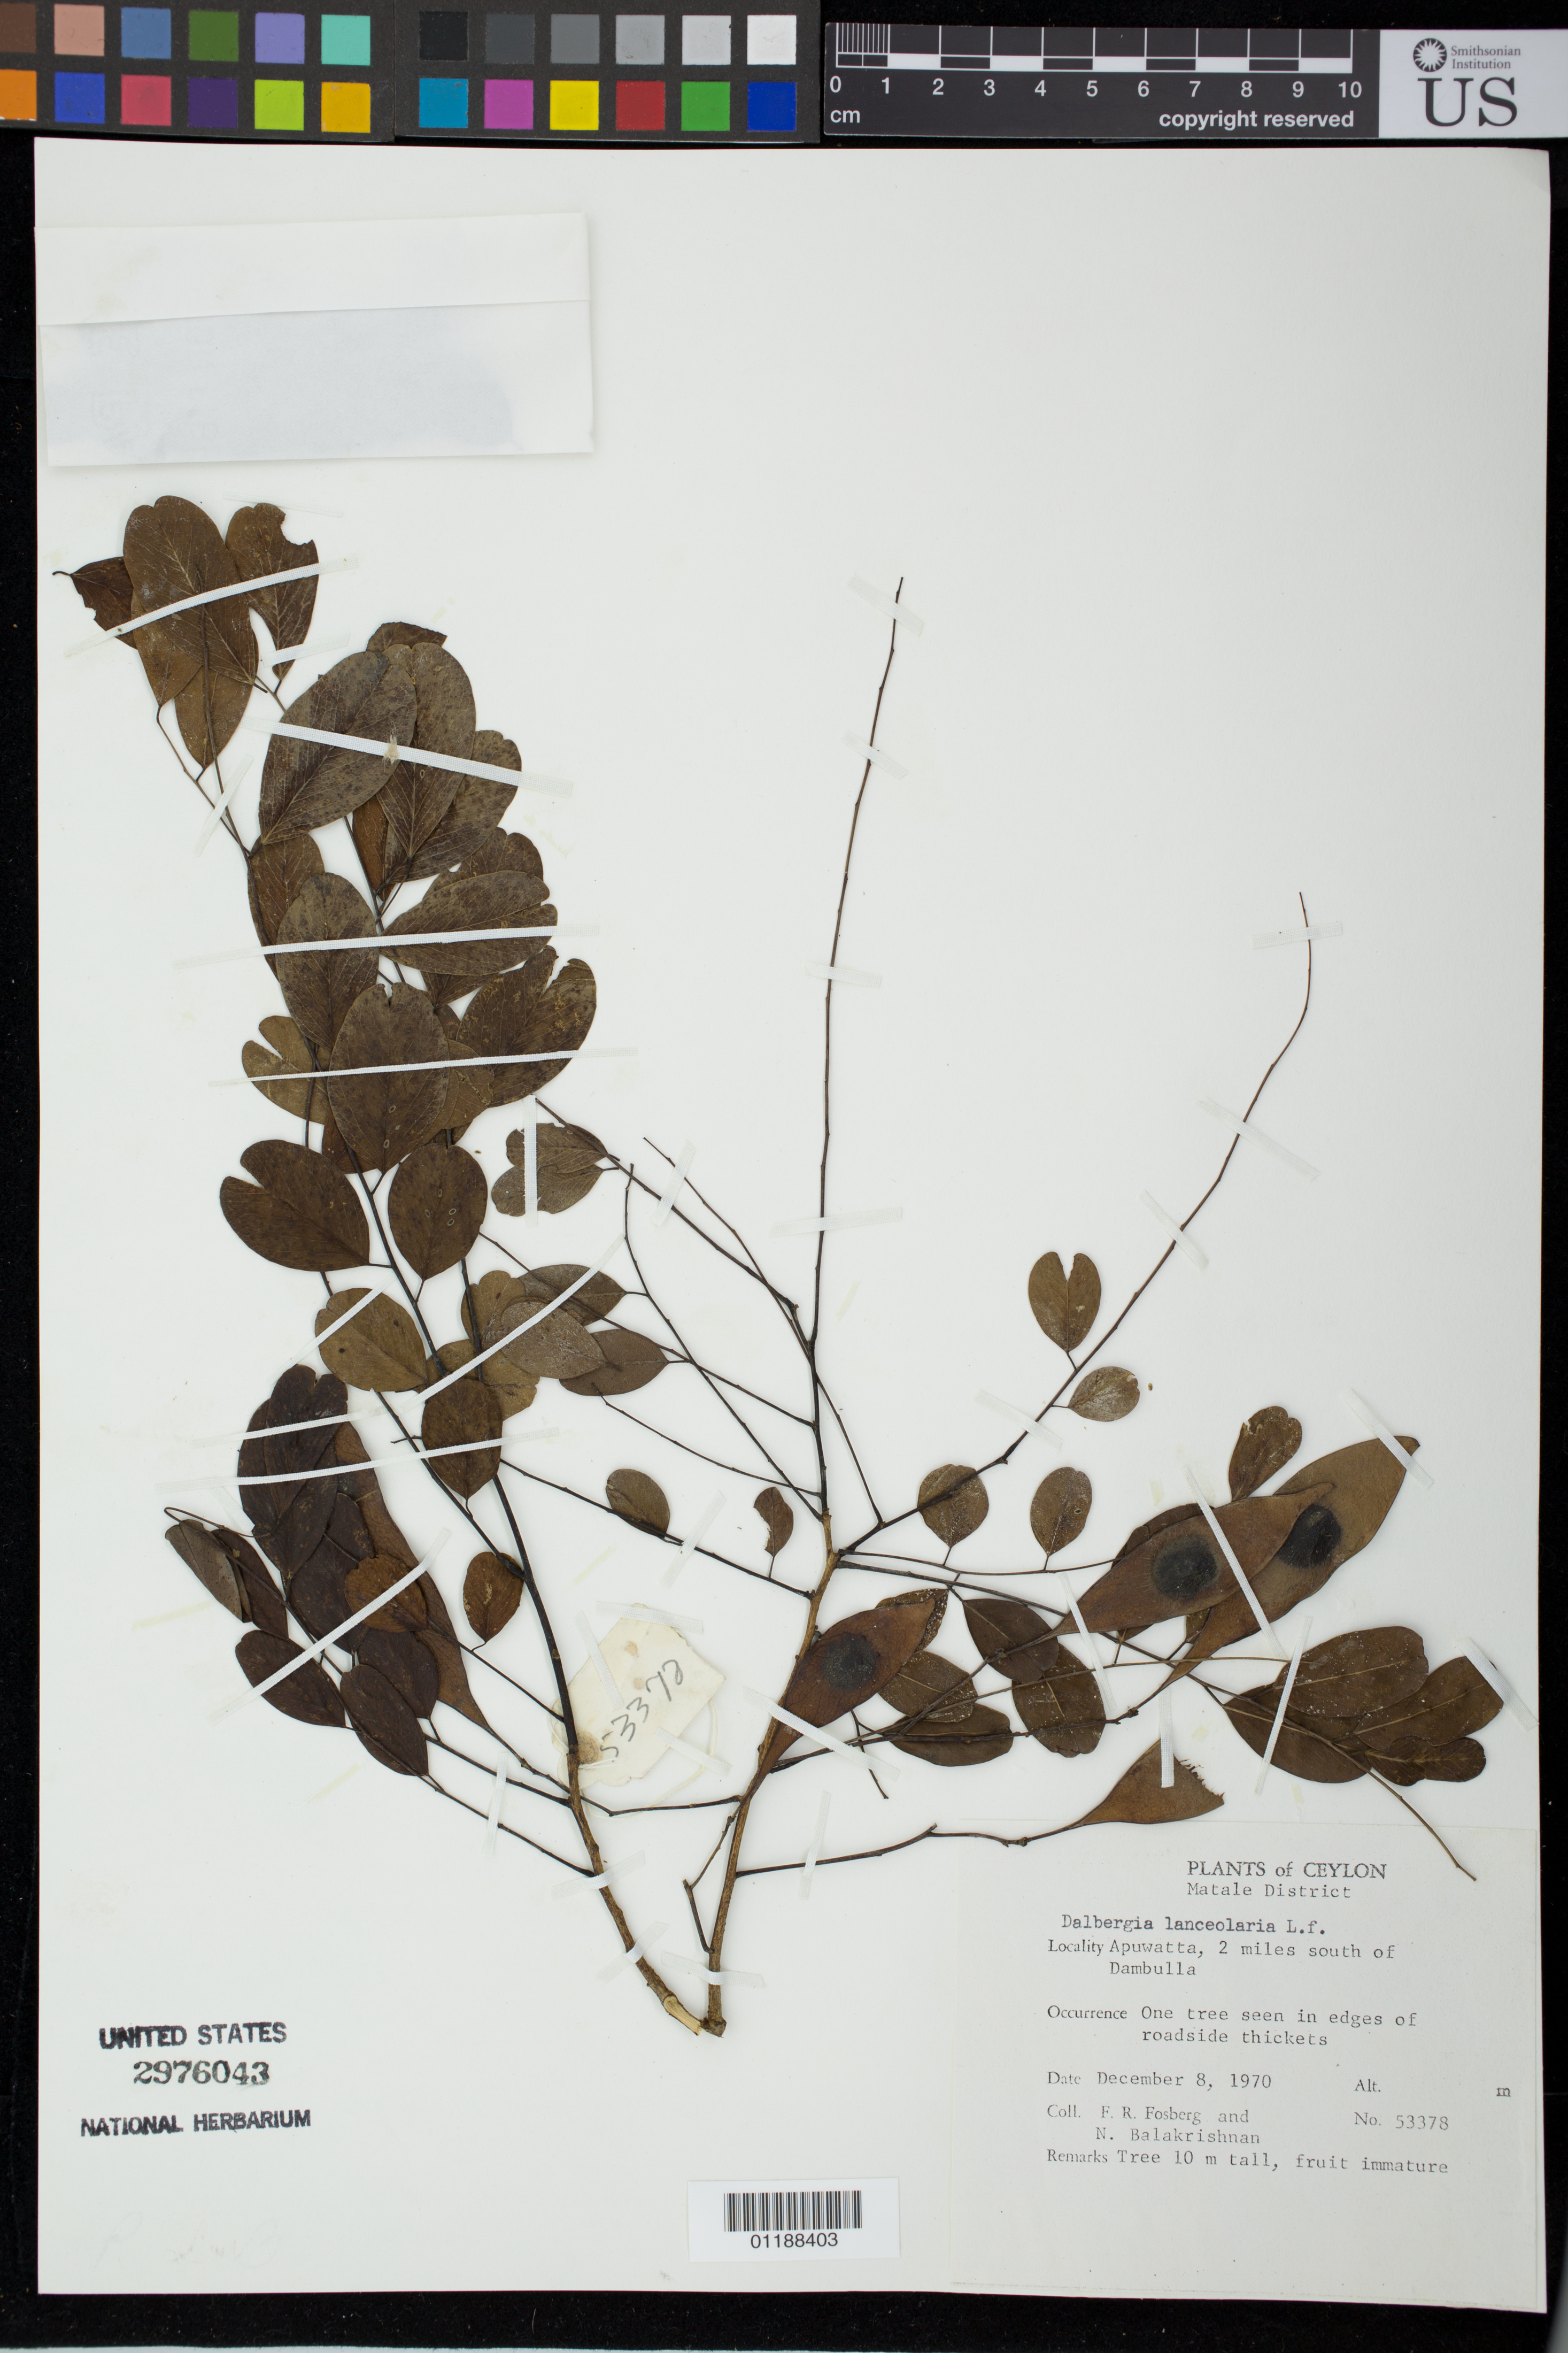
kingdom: Plantae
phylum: Tracheophyta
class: Magnoliopsida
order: Fabales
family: Fabaceae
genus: Dalbergia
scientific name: Dalbergia lanceolaria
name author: L. f.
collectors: F. R. Fosberg & N. Balakrishnan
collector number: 53378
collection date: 1970-12-08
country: Sri Lanka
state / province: Central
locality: Apuwatta, 2 miles south of Dambulla. Matale district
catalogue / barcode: US 2976043